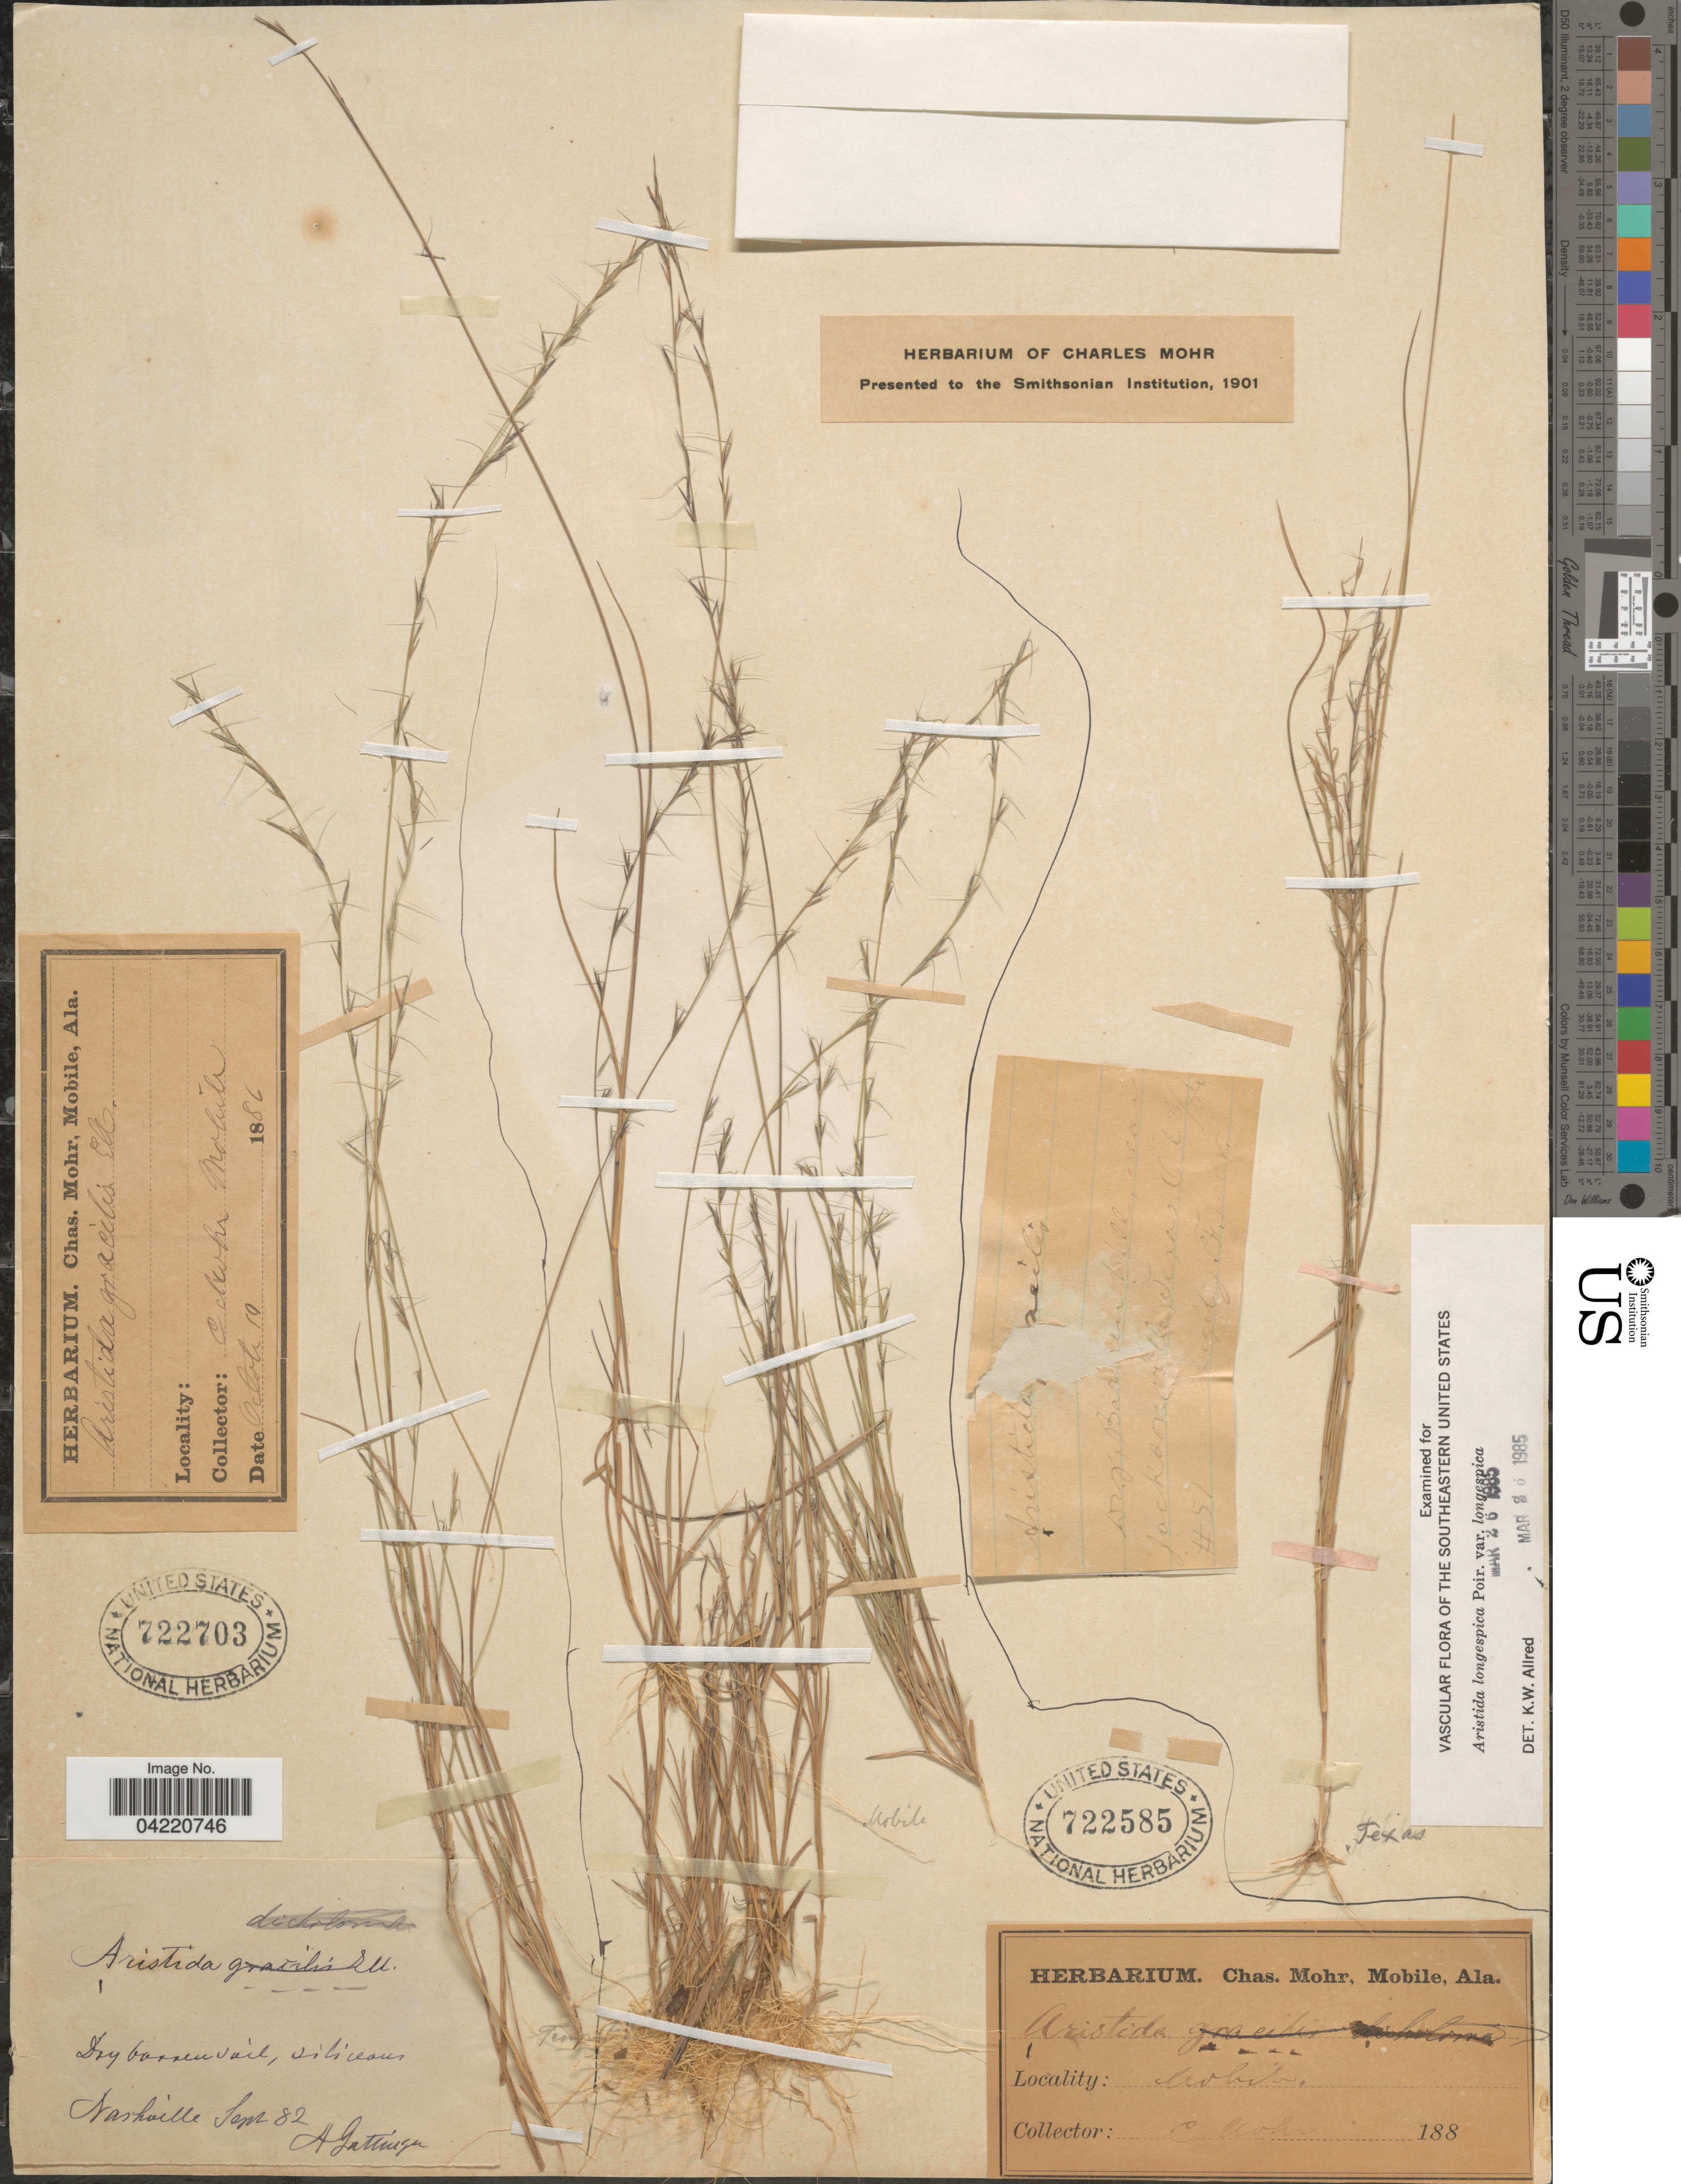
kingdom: Plantae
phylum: Tracheophyta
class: Liliopsida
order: Poales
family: Poaceae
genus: Aristida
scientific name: Aristida longespica var. longespica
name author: Poir.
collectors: C. T. Mohr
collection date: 1886-10-10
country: United States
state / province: Alabama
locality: Mobile.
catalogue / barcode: US 722703-2